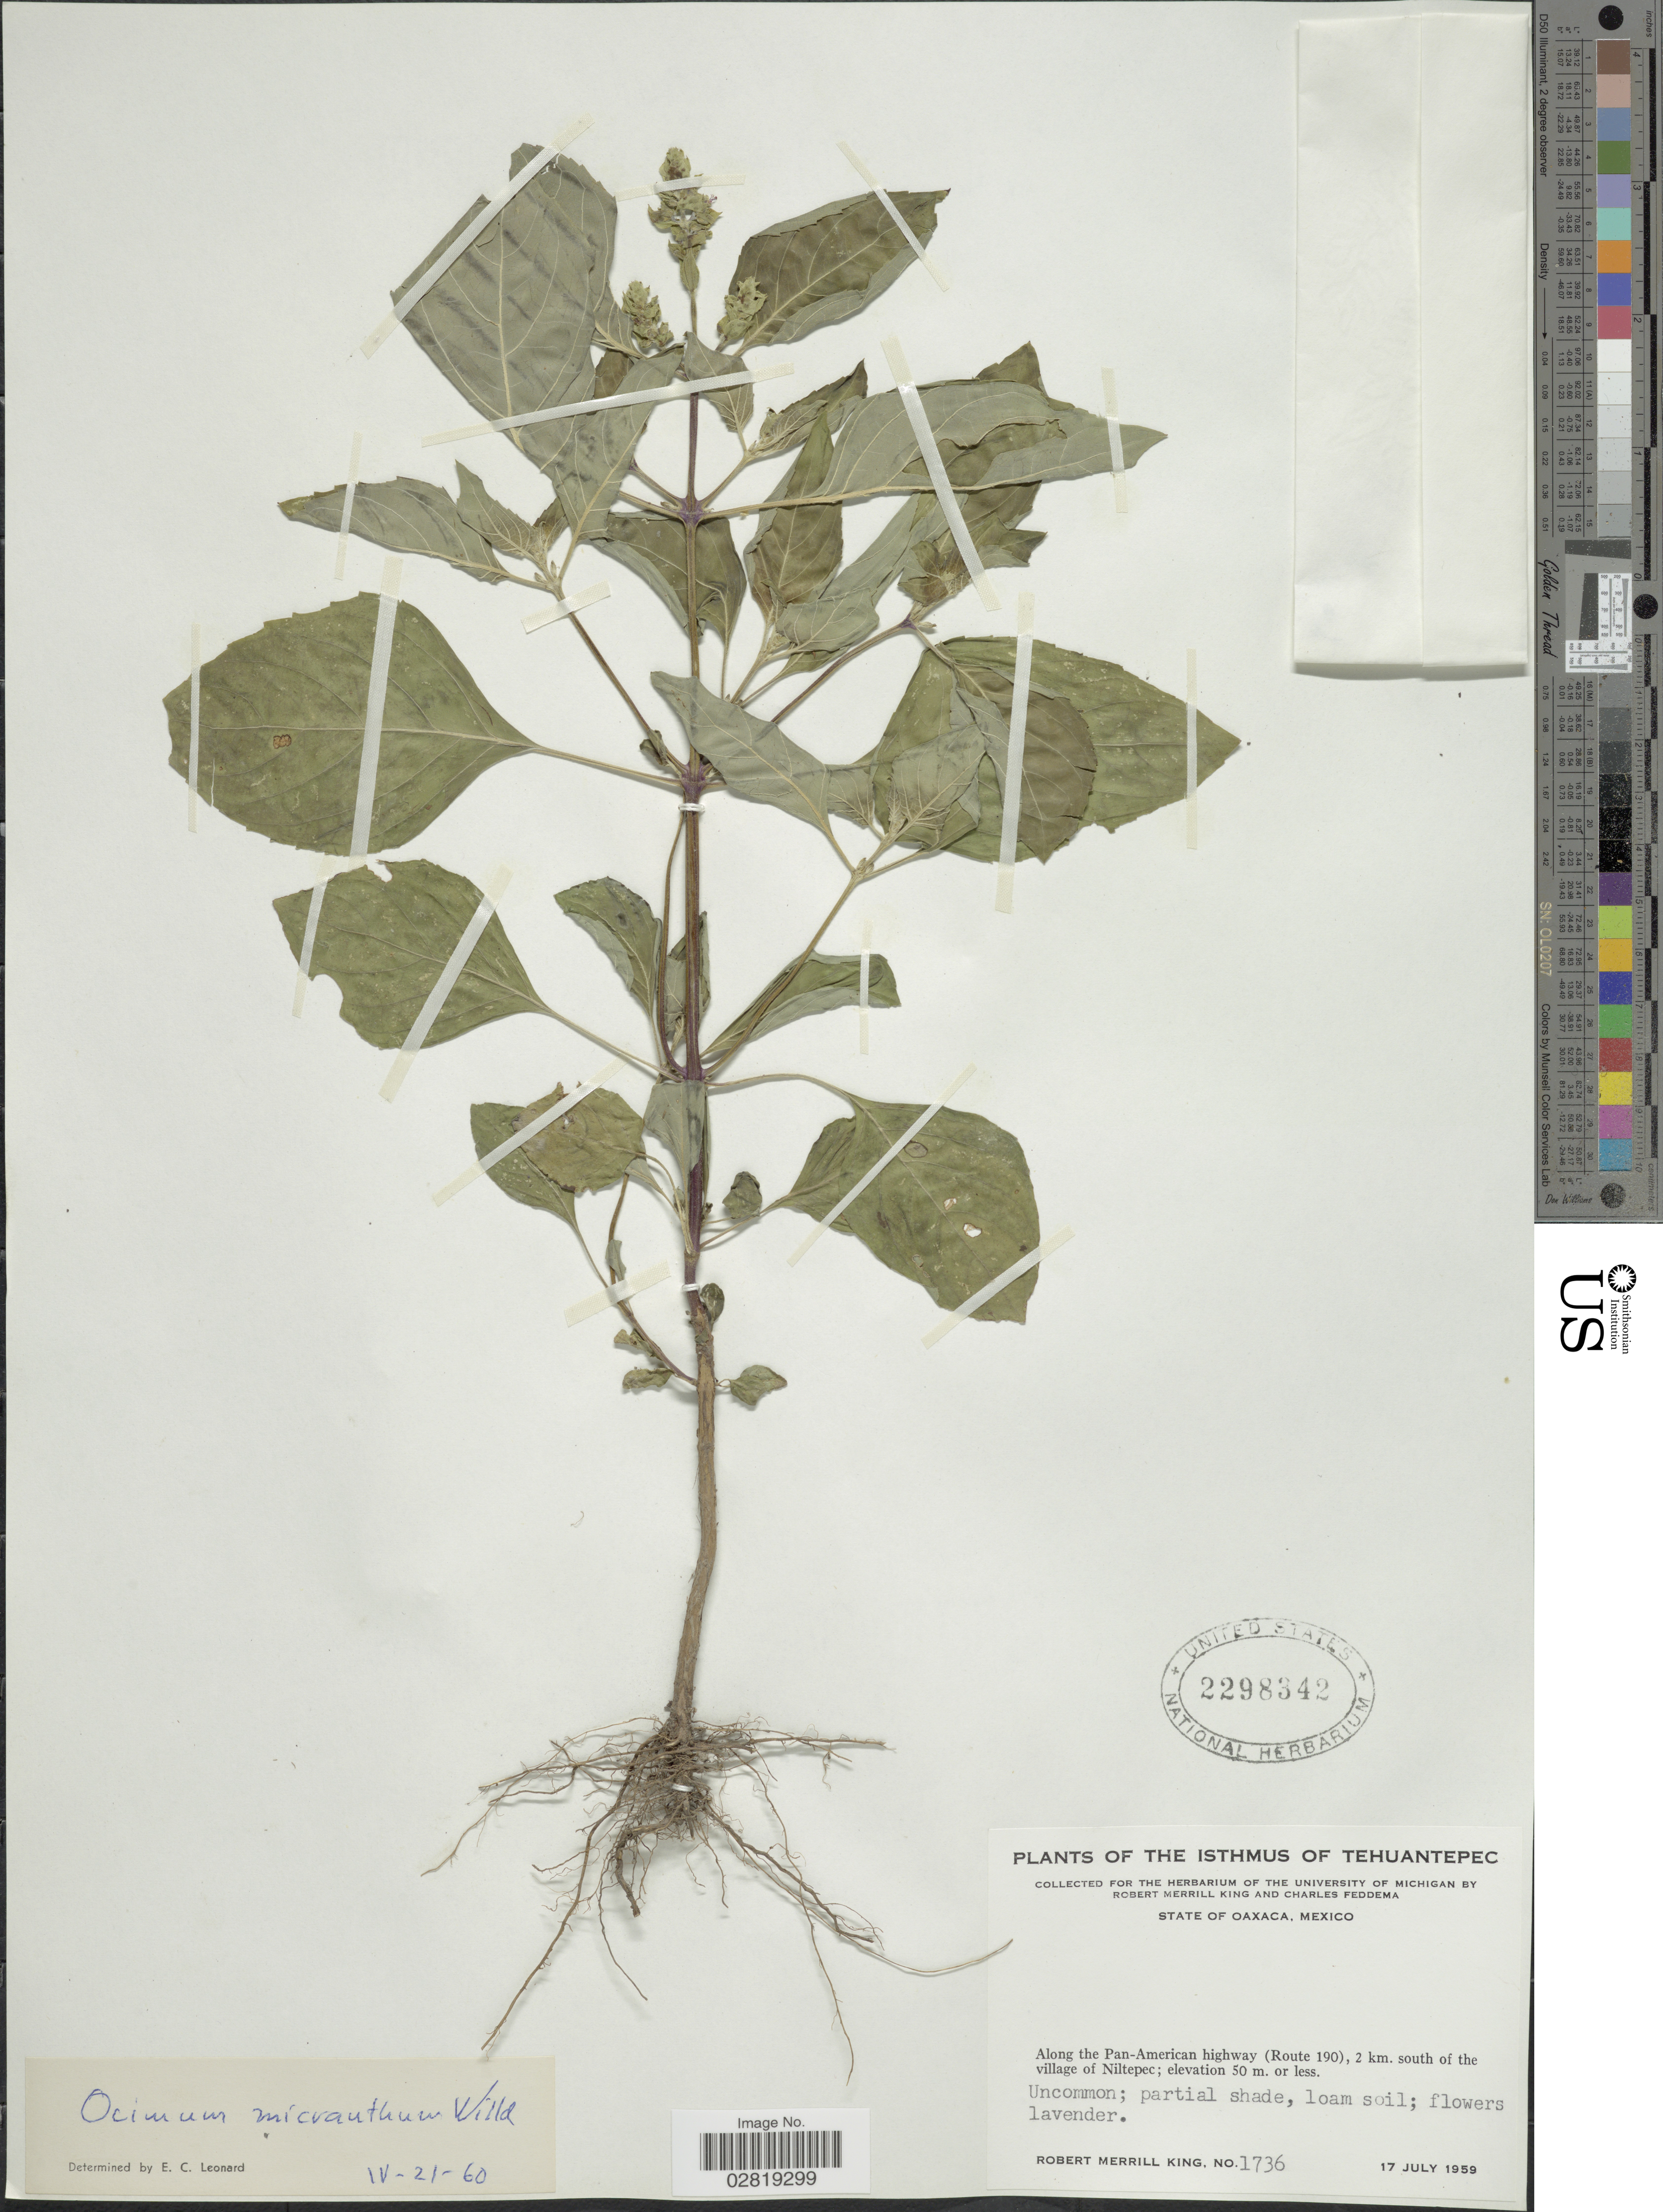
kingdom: Plantae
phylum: Tracheophyta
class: Magnoliopsida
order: Lamiales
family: Lamiaceae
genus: Ocimum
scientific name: Ocimum campechianum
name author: Mill.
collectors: R. M. King & C. Feddema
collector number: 1736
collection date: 1959-07-17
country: Mexico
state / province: Oaxaca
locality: The Isthmus of Tehuantepec, Along the Pan-American highway (Route 190), 2 km. south of the village of Niltepec.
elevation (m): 50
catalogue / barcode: US 2298342